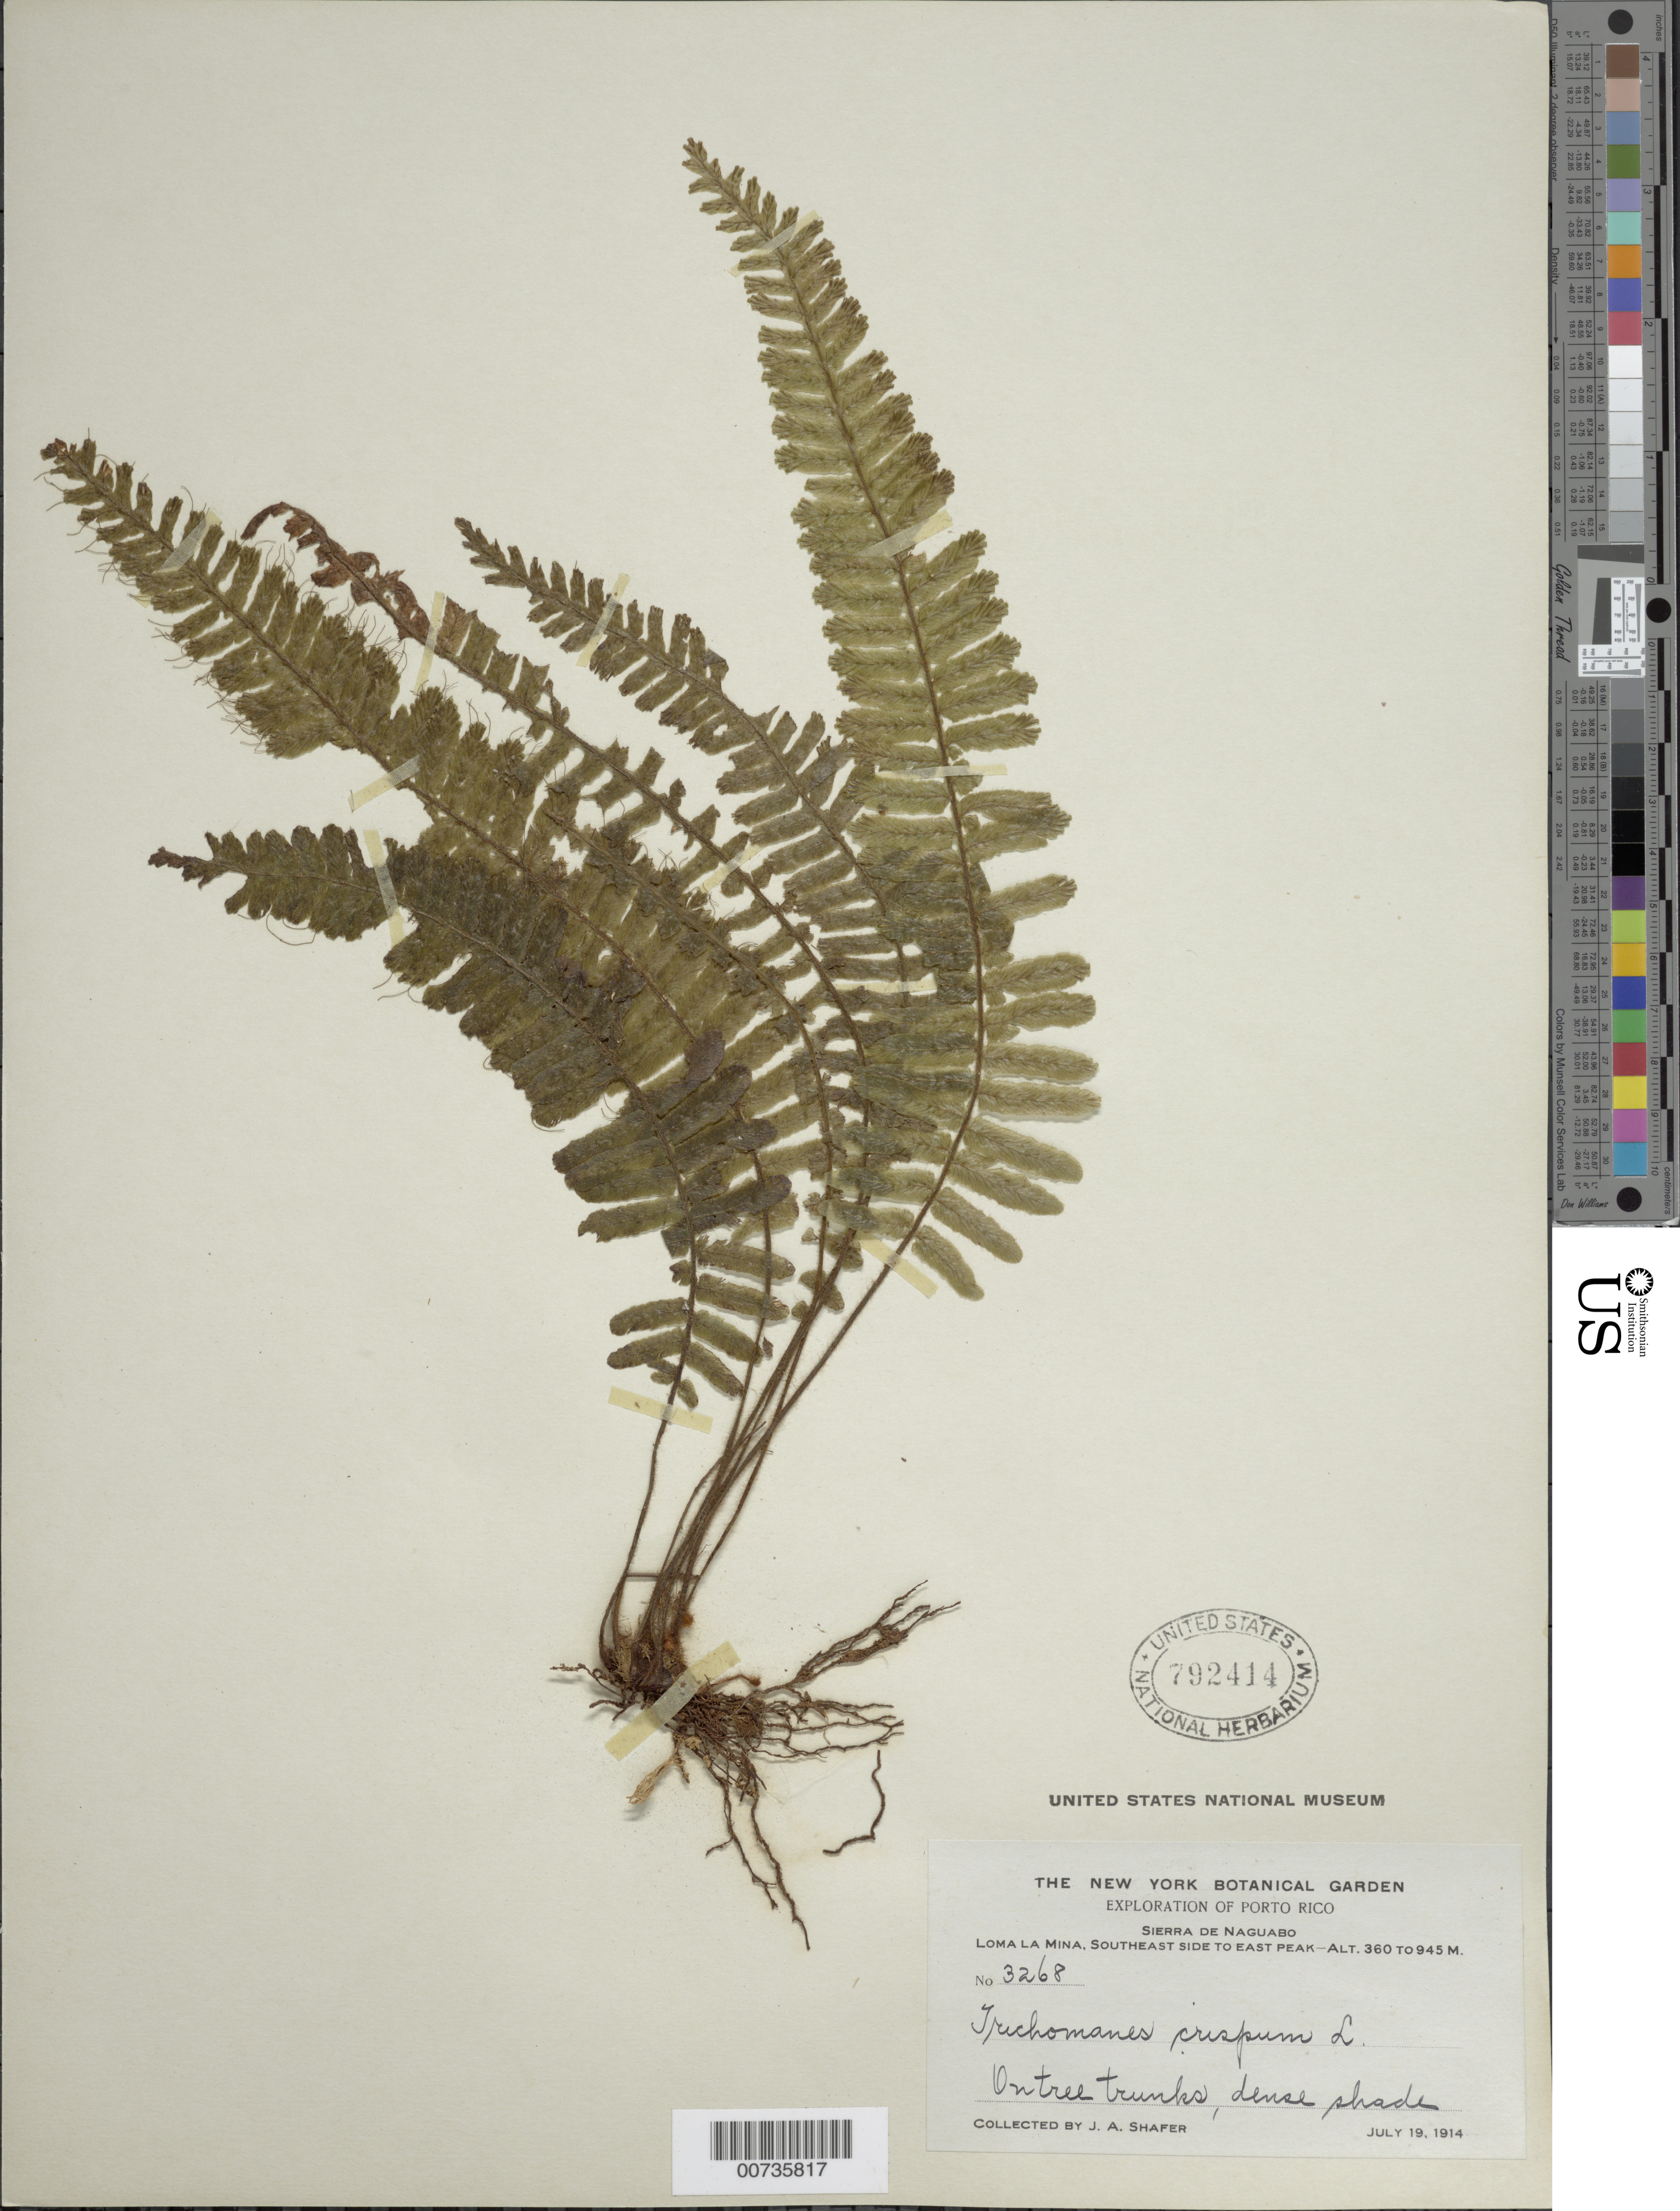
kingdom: Plantae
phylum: Tracheophyta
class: Polypodiopsida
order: Hymenophyllales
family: Hymenophyllaceae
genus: Trichomanes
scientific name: Trichomanes crispum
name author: L.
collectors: J. A. Shafer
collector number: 3268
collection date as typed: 19 Jul 1914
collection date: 1914-07-19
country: Puerto Rico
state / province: Naguabo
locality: Sierra de Naguabo, Loma la Mina, SE side to E peak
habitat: On tree trunks, dense shade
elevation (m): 360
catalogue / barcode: US 792414